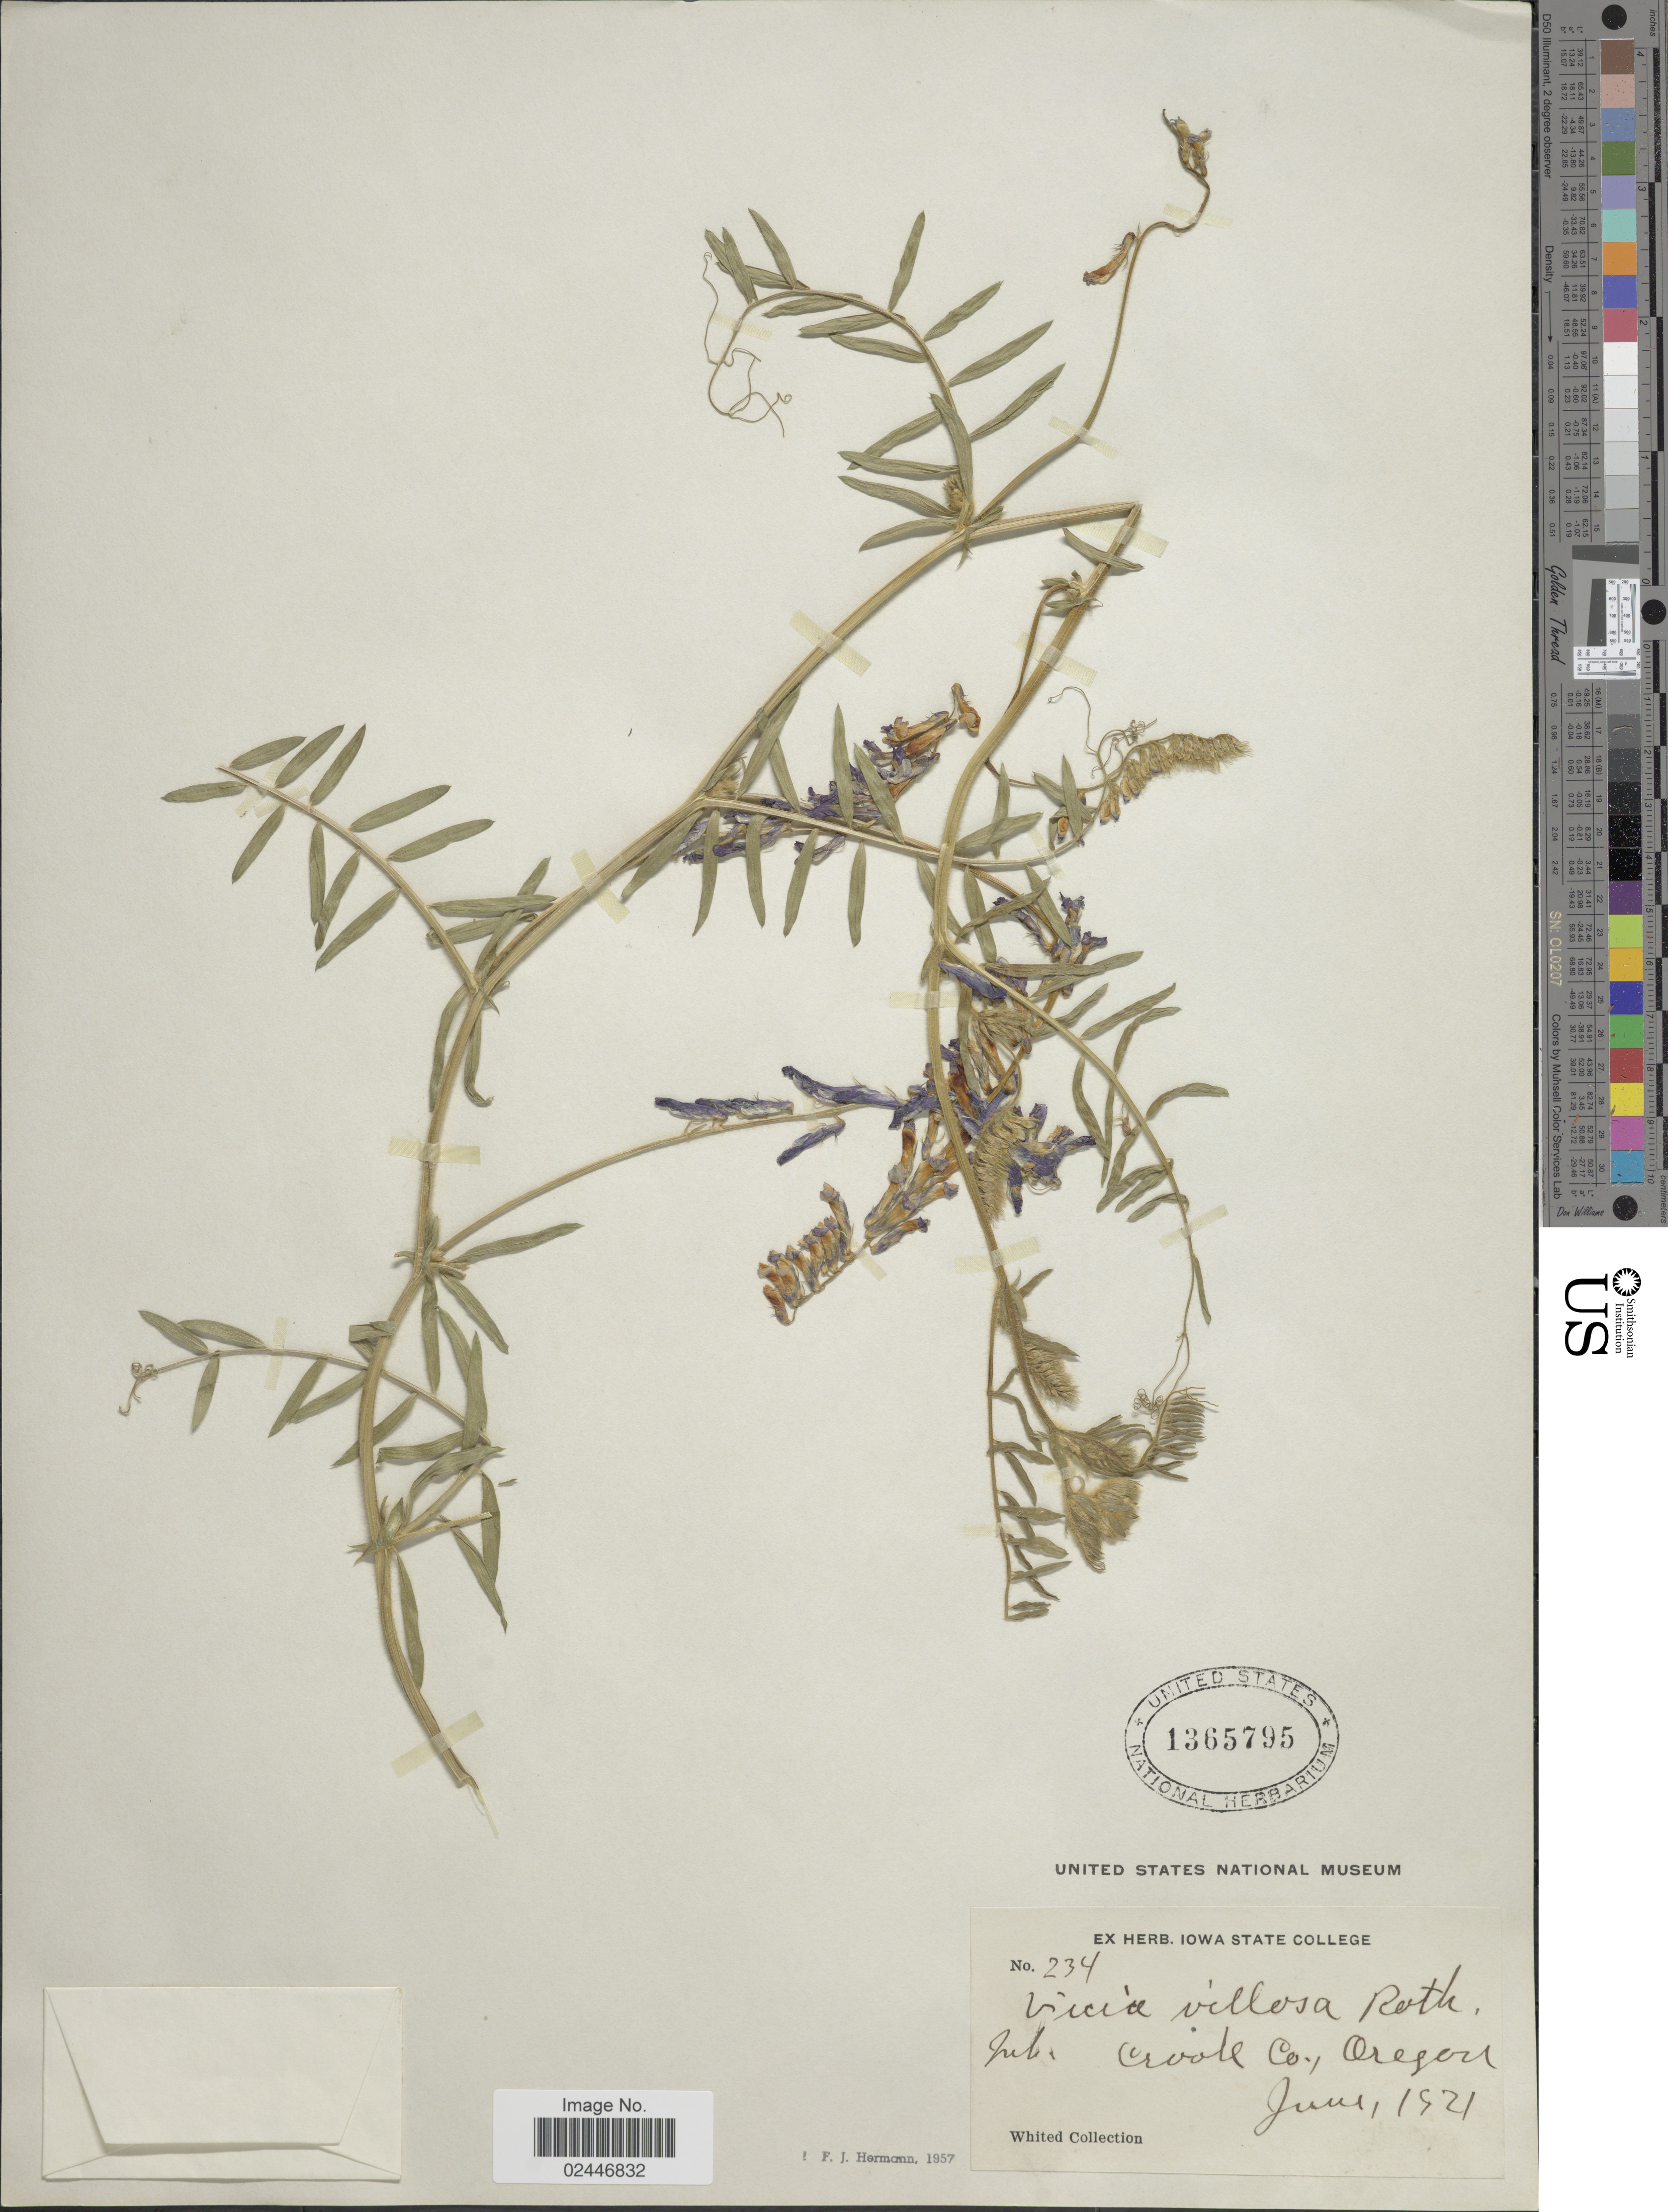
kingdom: Plantae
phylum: Tracheophyta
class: Magnoliopsida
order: Fabales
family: Fabaceae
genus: Vicia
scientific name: Vicia villosa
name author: Roth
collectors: Whited Collection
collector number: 234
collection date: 1921-06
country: United States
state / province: Oregon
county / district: Crook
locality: Crook Co.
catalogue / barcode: US 1365795